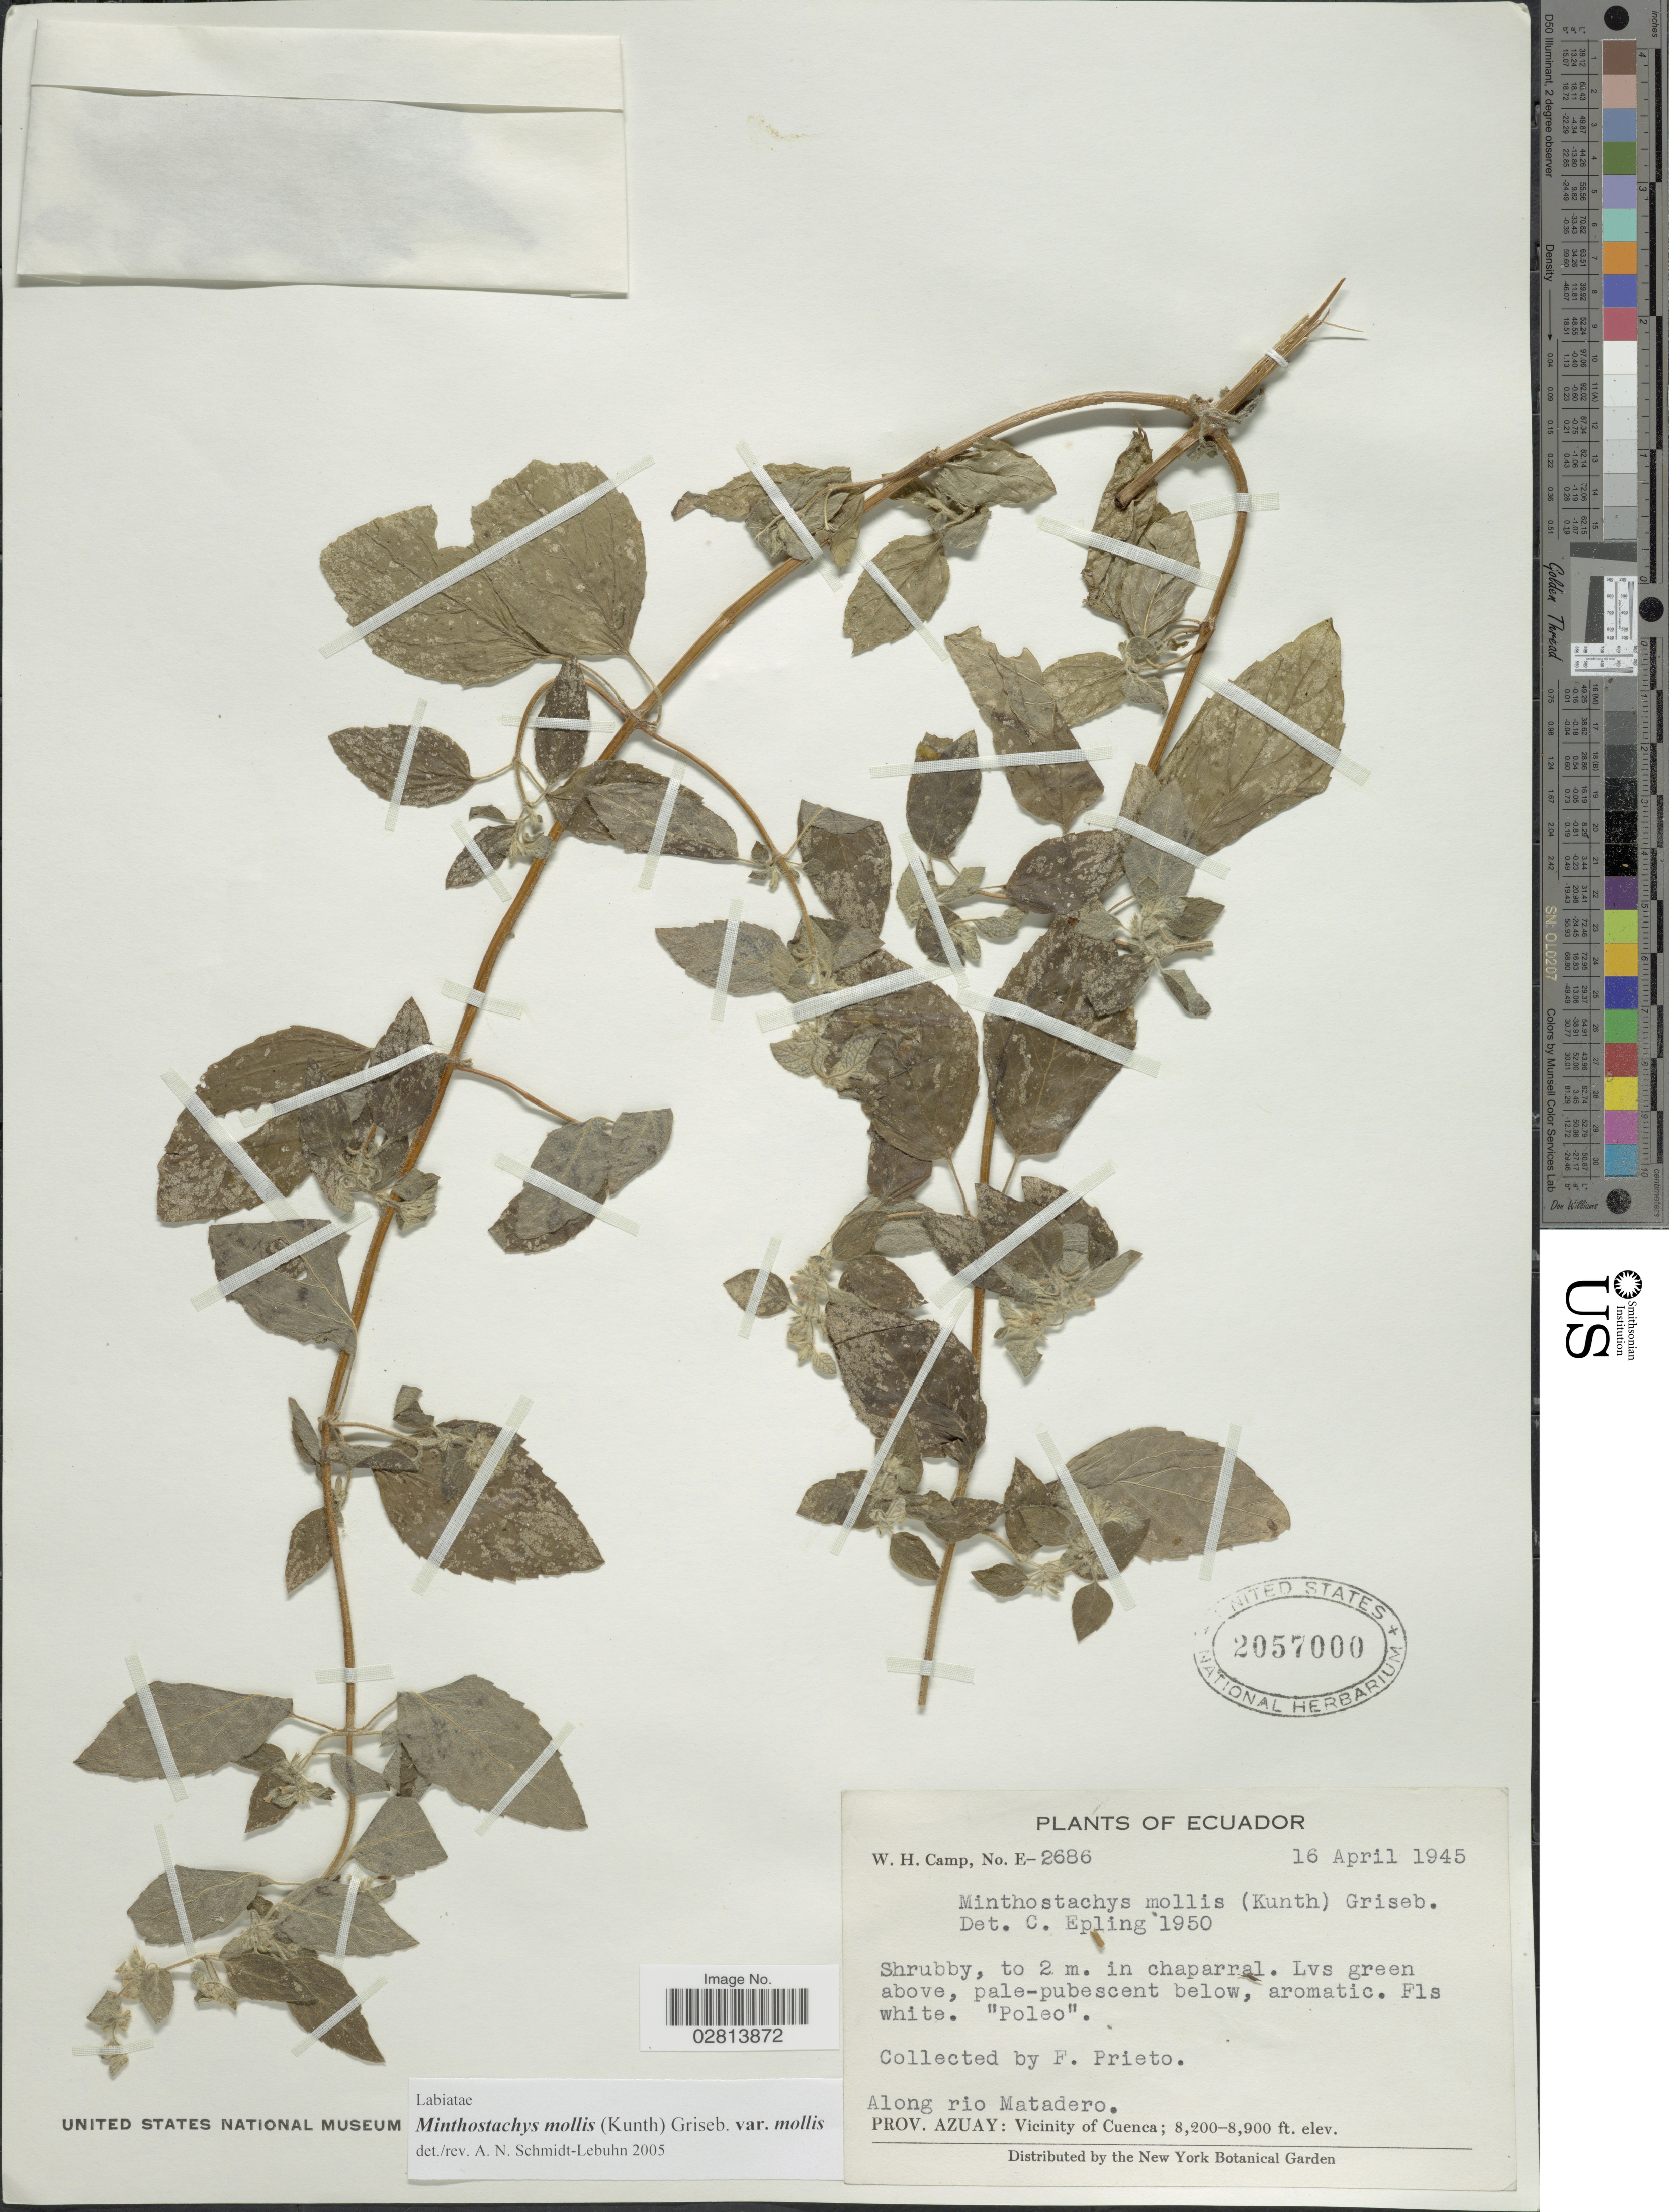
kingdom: Plantae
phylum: Tracheophyta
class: Magnoliopsida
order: Lamiales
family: Lamiaceae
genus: Minthostachys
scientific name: Minthostachys mollis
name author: (Kunth) Griseb.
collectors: F. Prieto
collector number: E-2686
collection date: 1945-04-16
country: Ecuador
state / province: Azuay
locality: Along rio Matadero, Prov. Azuay: Vicinity of Cuenca.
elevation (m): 2499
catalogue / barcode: US 2057000